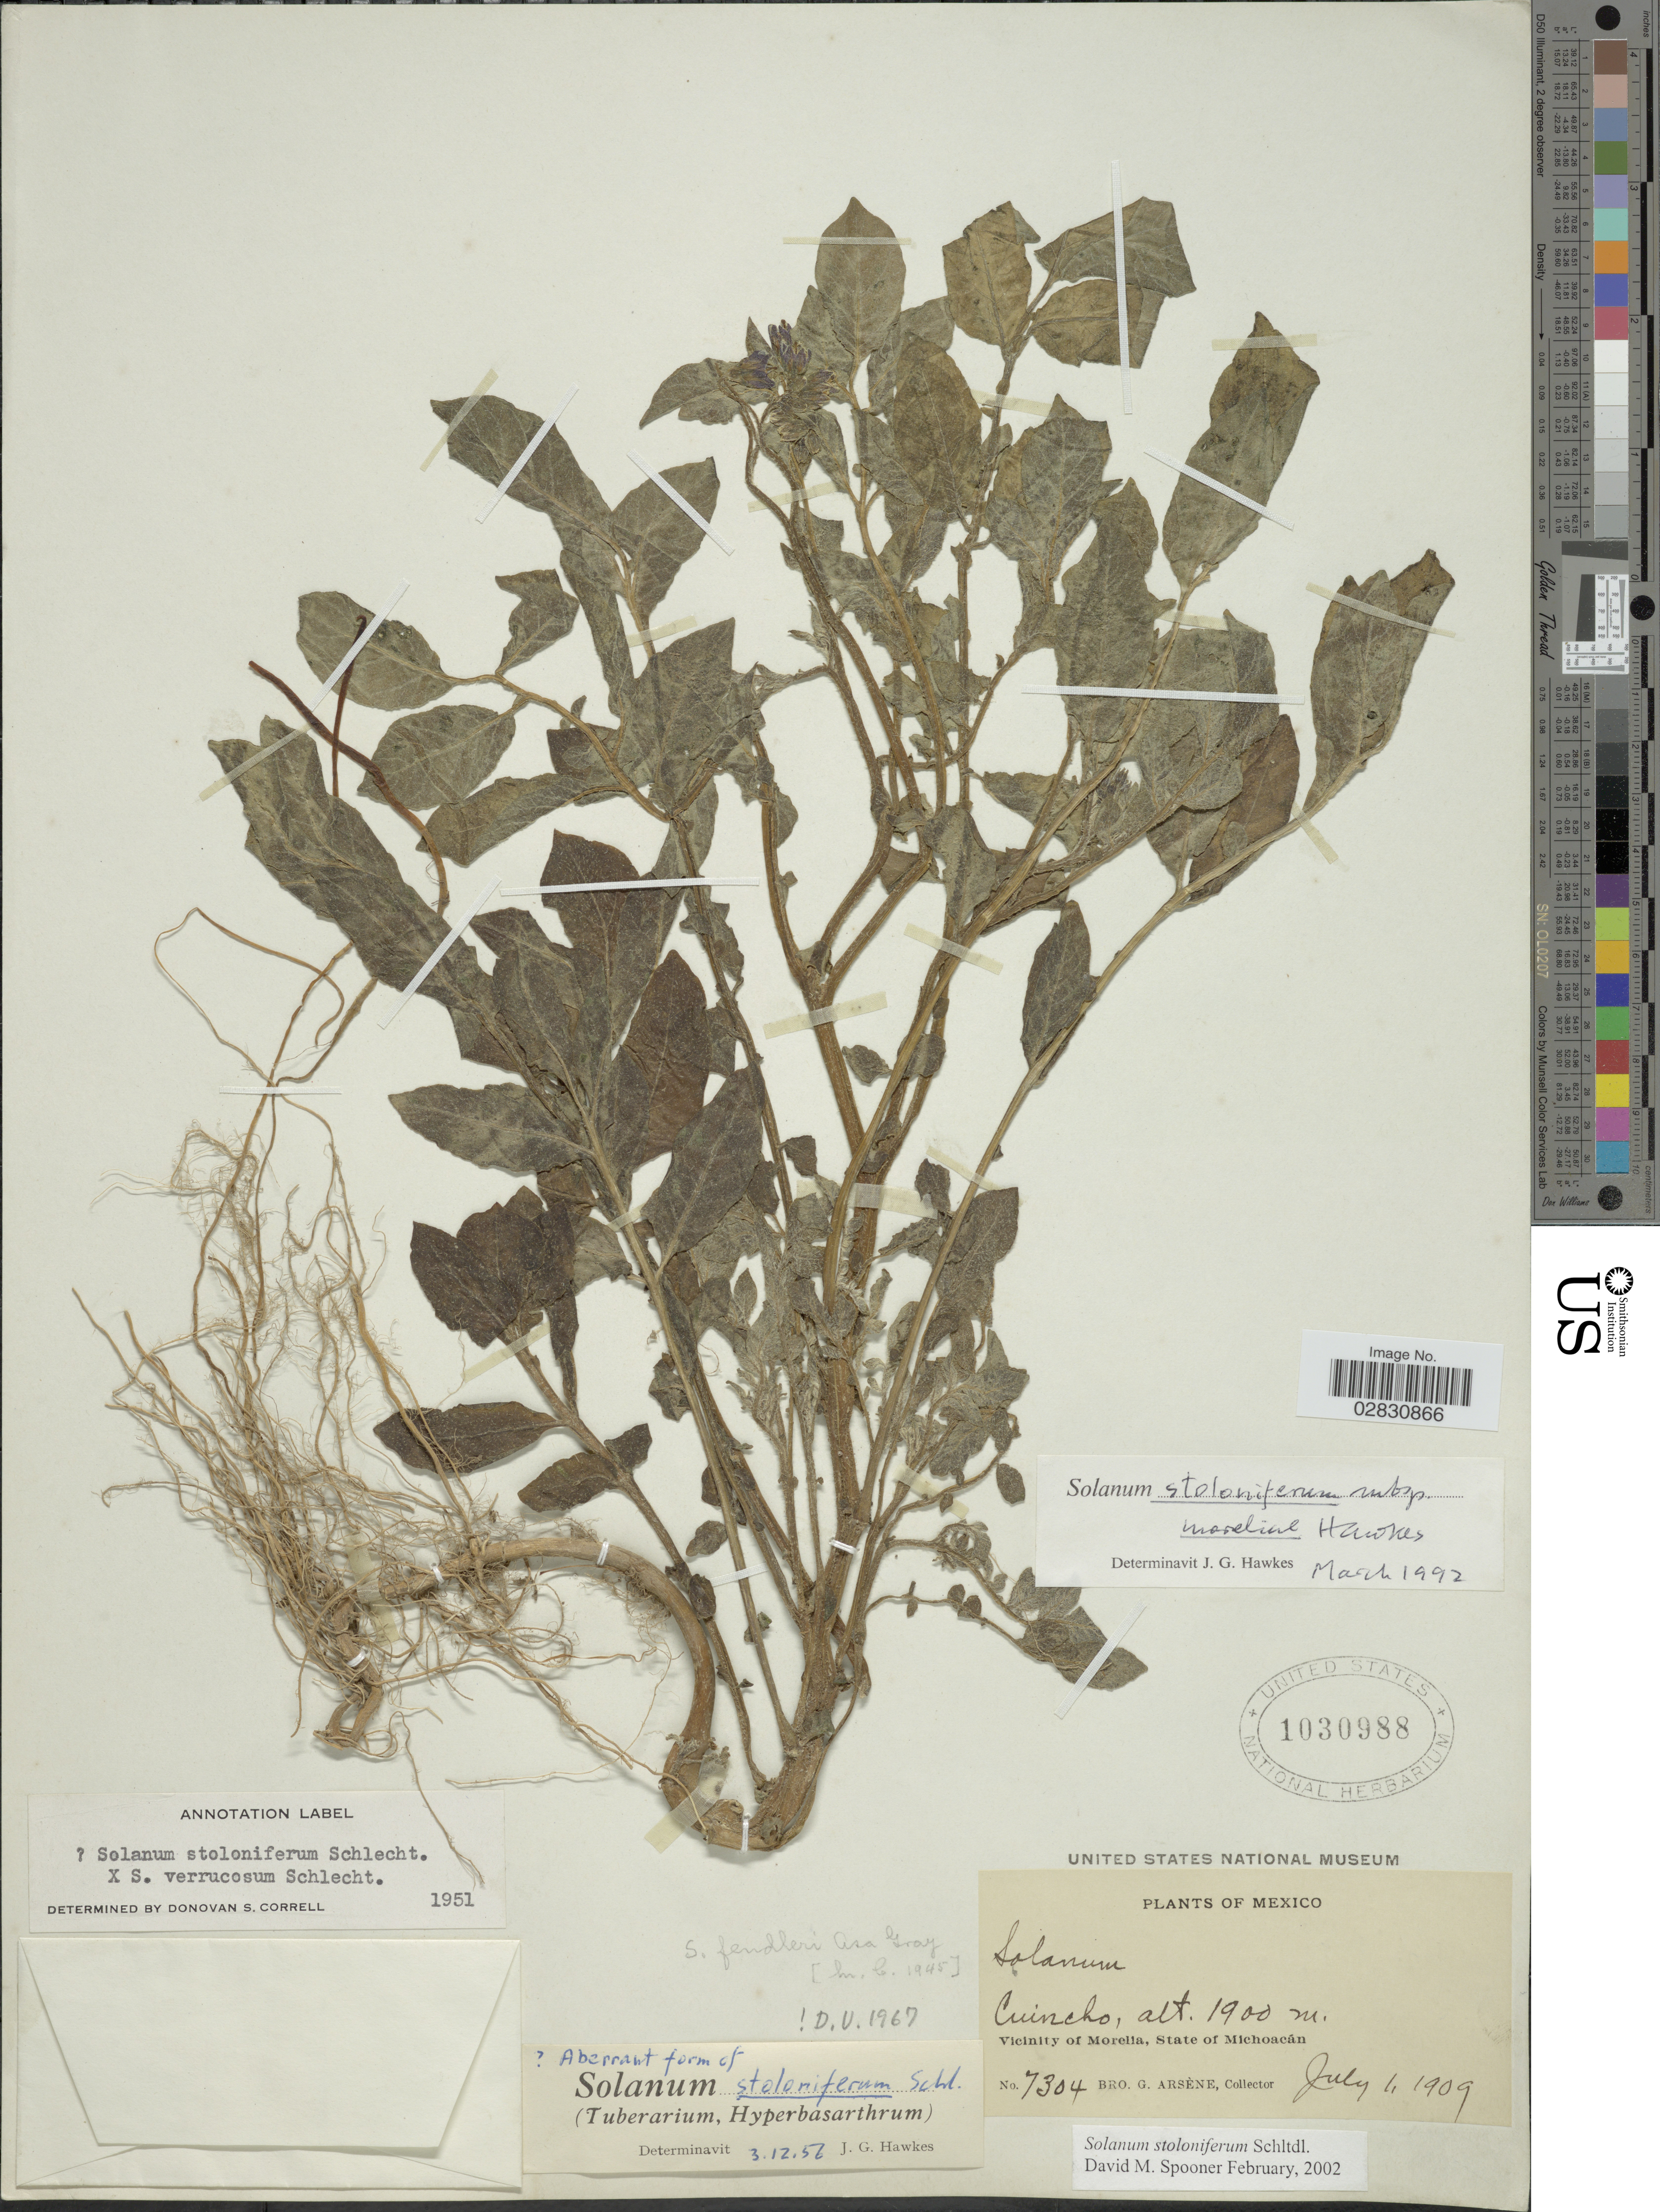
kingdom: Plantae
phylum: Tracheophyta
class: Magnoliopsida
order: Solanales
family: Solanaceae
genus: Solanum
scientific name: Solanum stoloniferum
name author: Schltdl. & Bouché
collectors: Bro. G. Arsène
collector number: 7304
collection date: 1909-07-01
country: Mexico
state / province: Michoacán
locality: Cuincho, Vicinity of Morelia, State of Michoacán.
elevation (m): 1900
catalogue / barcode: US 1030988